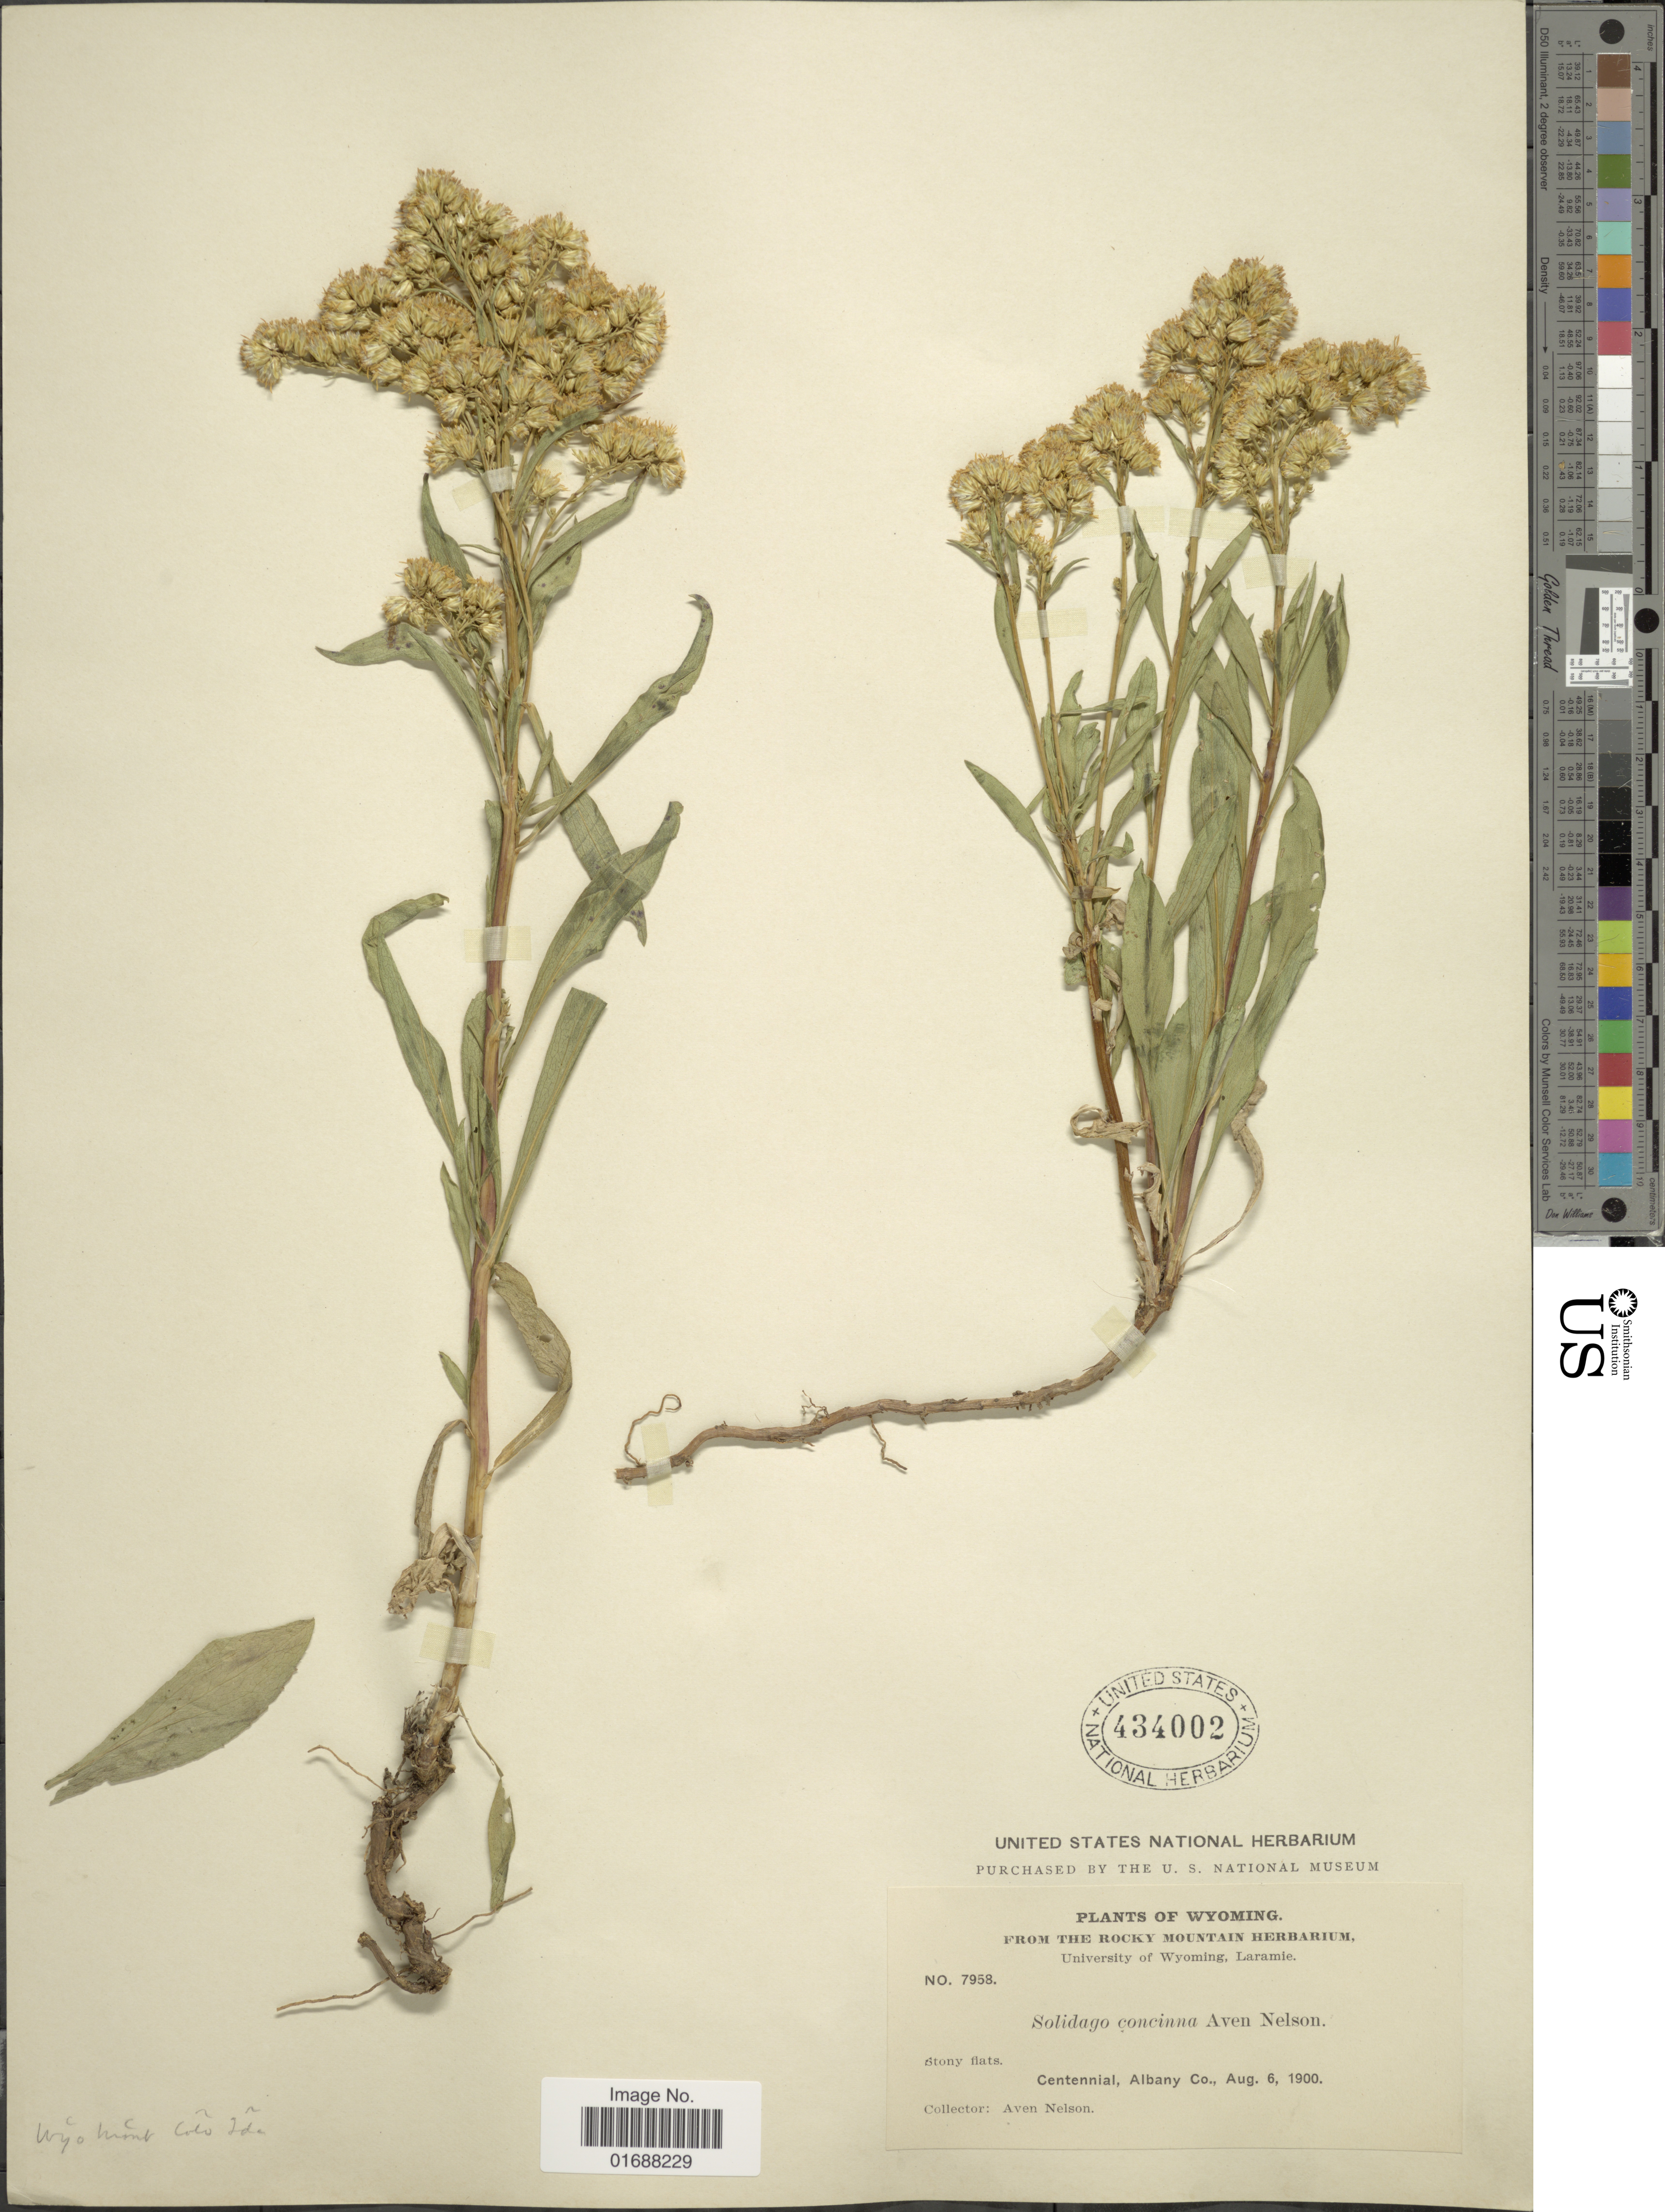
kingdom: Plantae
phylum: Tracheophyta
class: Magnoliopsida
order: Asterales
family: Asteraceae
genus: Solidago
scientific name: Solidago missouriensis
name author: Nutt.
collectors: A. Nelson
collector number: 7958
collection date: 1900-08-06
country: United States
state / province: Wyoming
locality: Centennial, Albany Co.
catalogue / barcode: US 434002